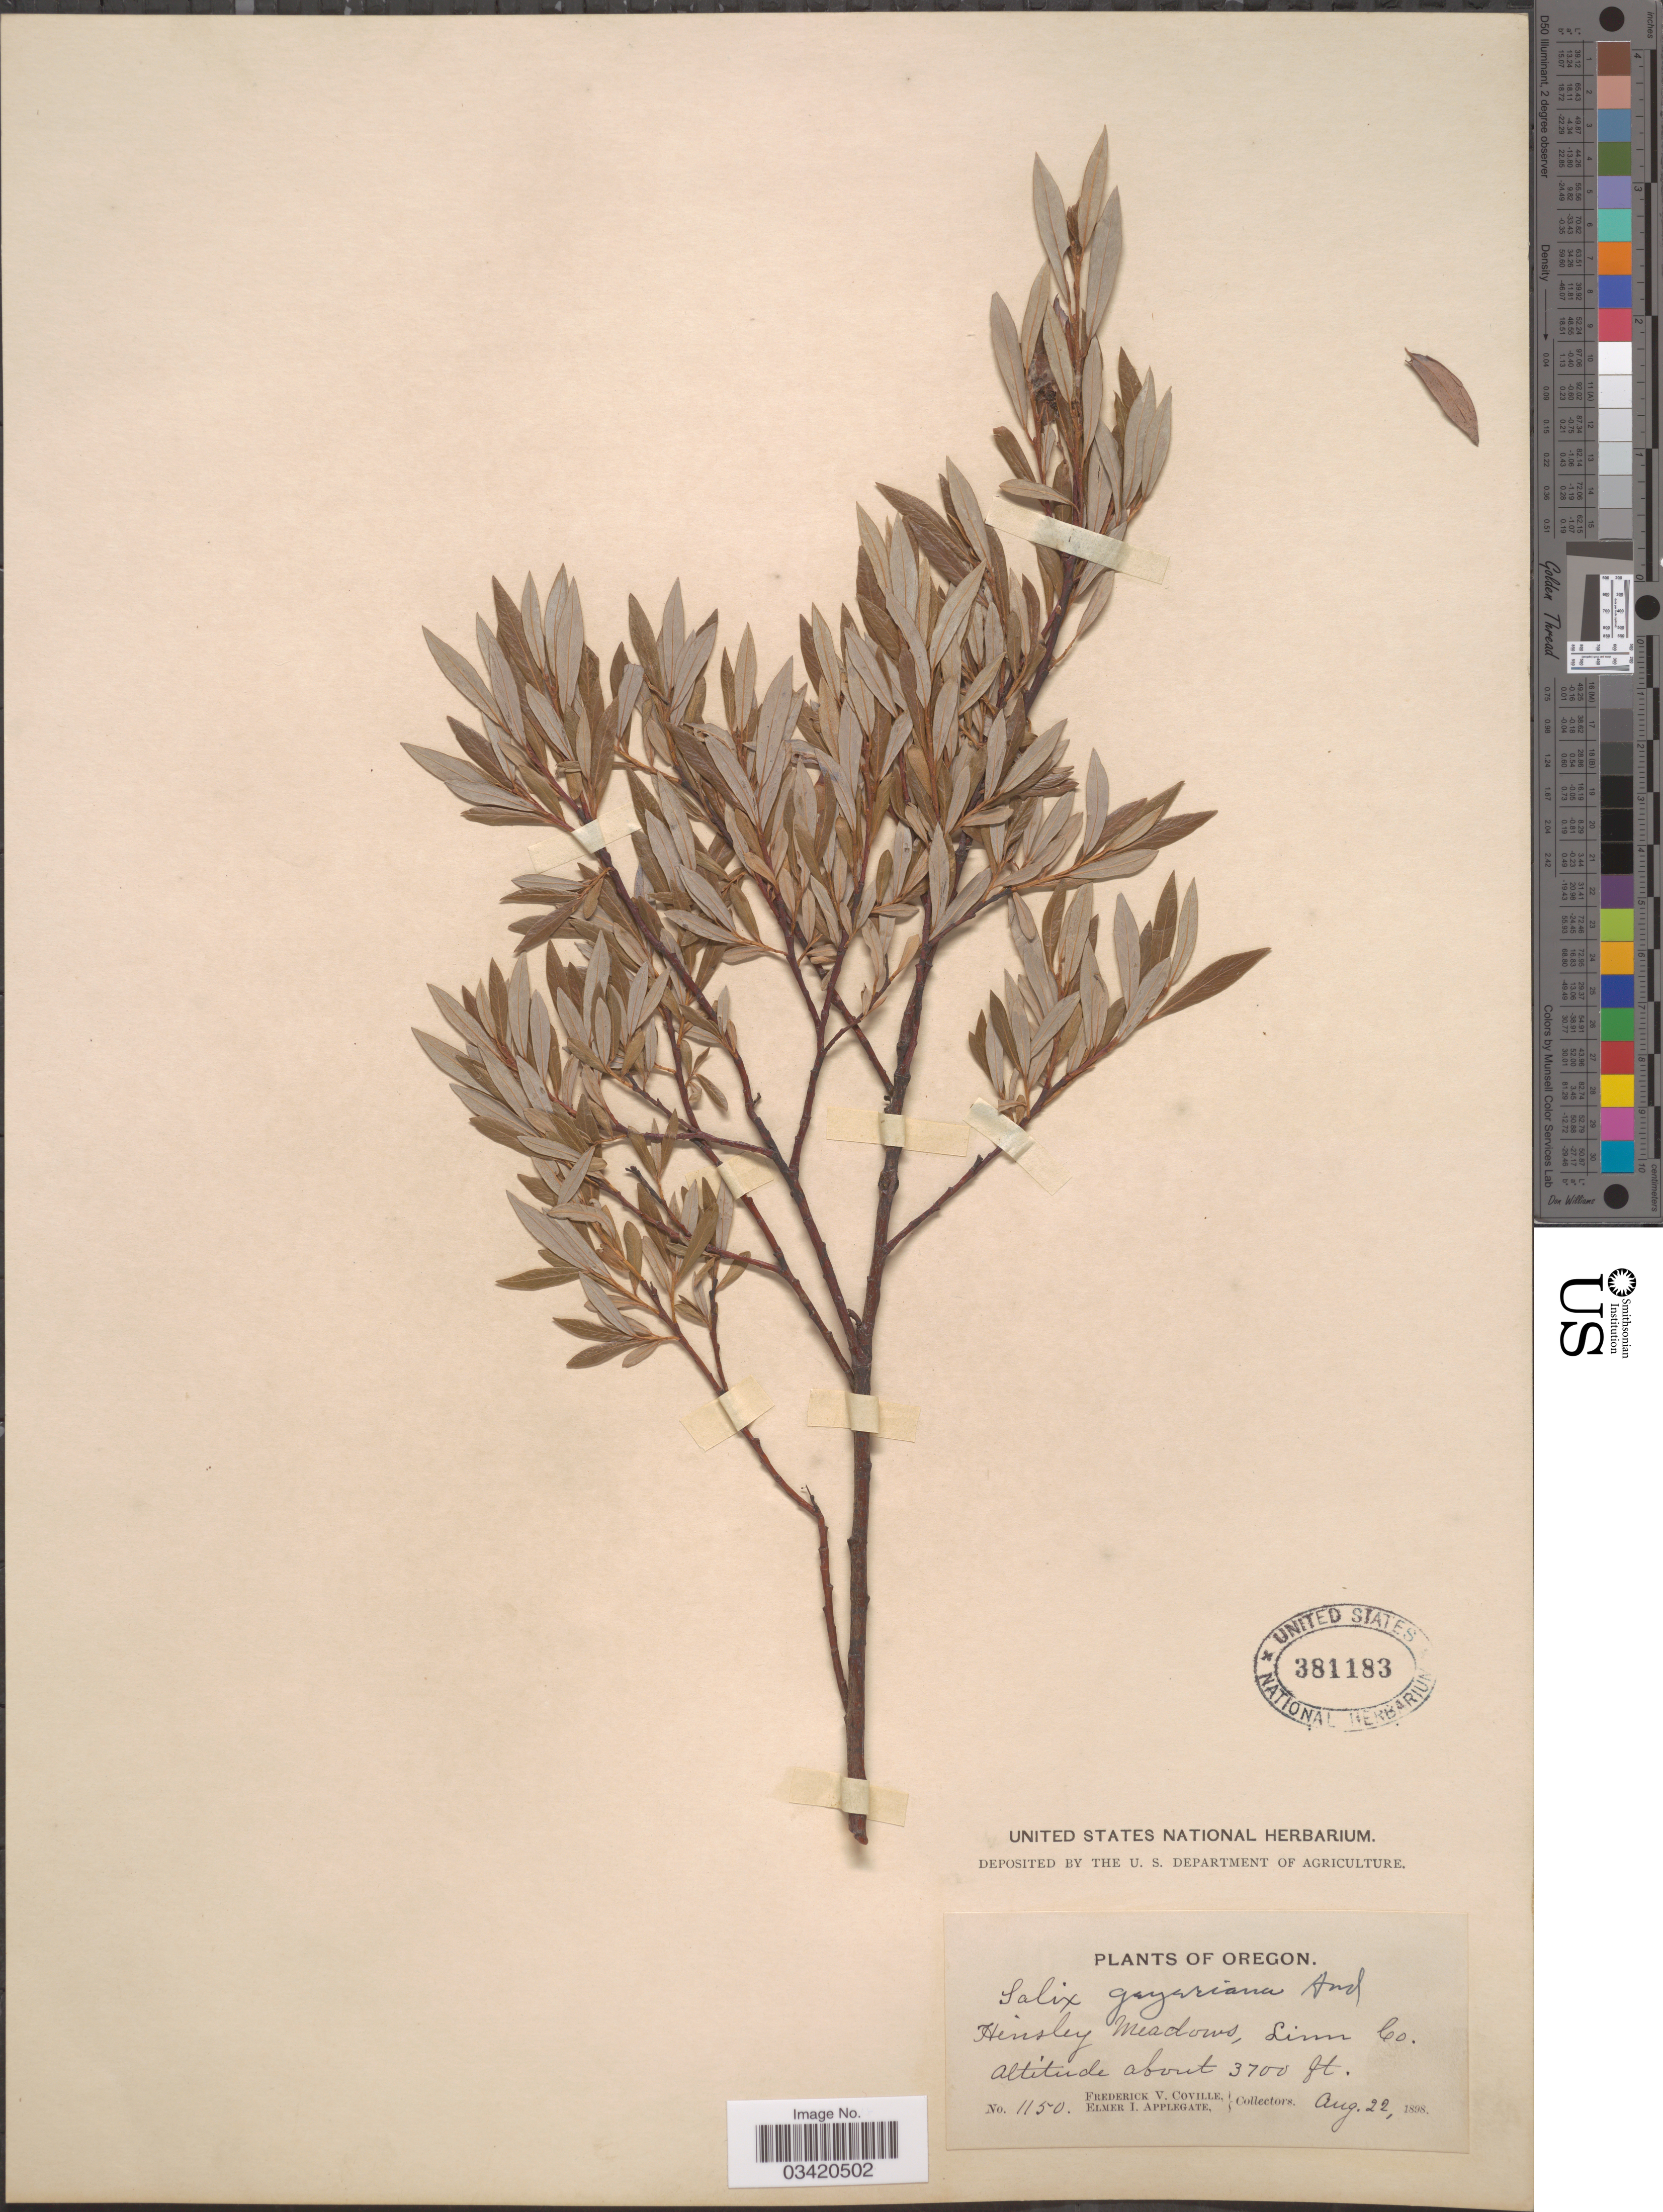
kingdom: Plantae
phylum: Tracheophyta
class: Magnoliopsida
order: Malpighiales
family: Salicaceae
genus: Salix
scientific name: Salix geyeriana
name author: Andersson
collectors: F. V. Coville & E. I. Applegate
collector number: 1150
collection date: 1898-08-22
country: United States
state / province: Oregon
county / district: Linn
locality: Hensley Meadows, Linn Co.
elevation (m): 1128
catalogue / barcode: US 381183